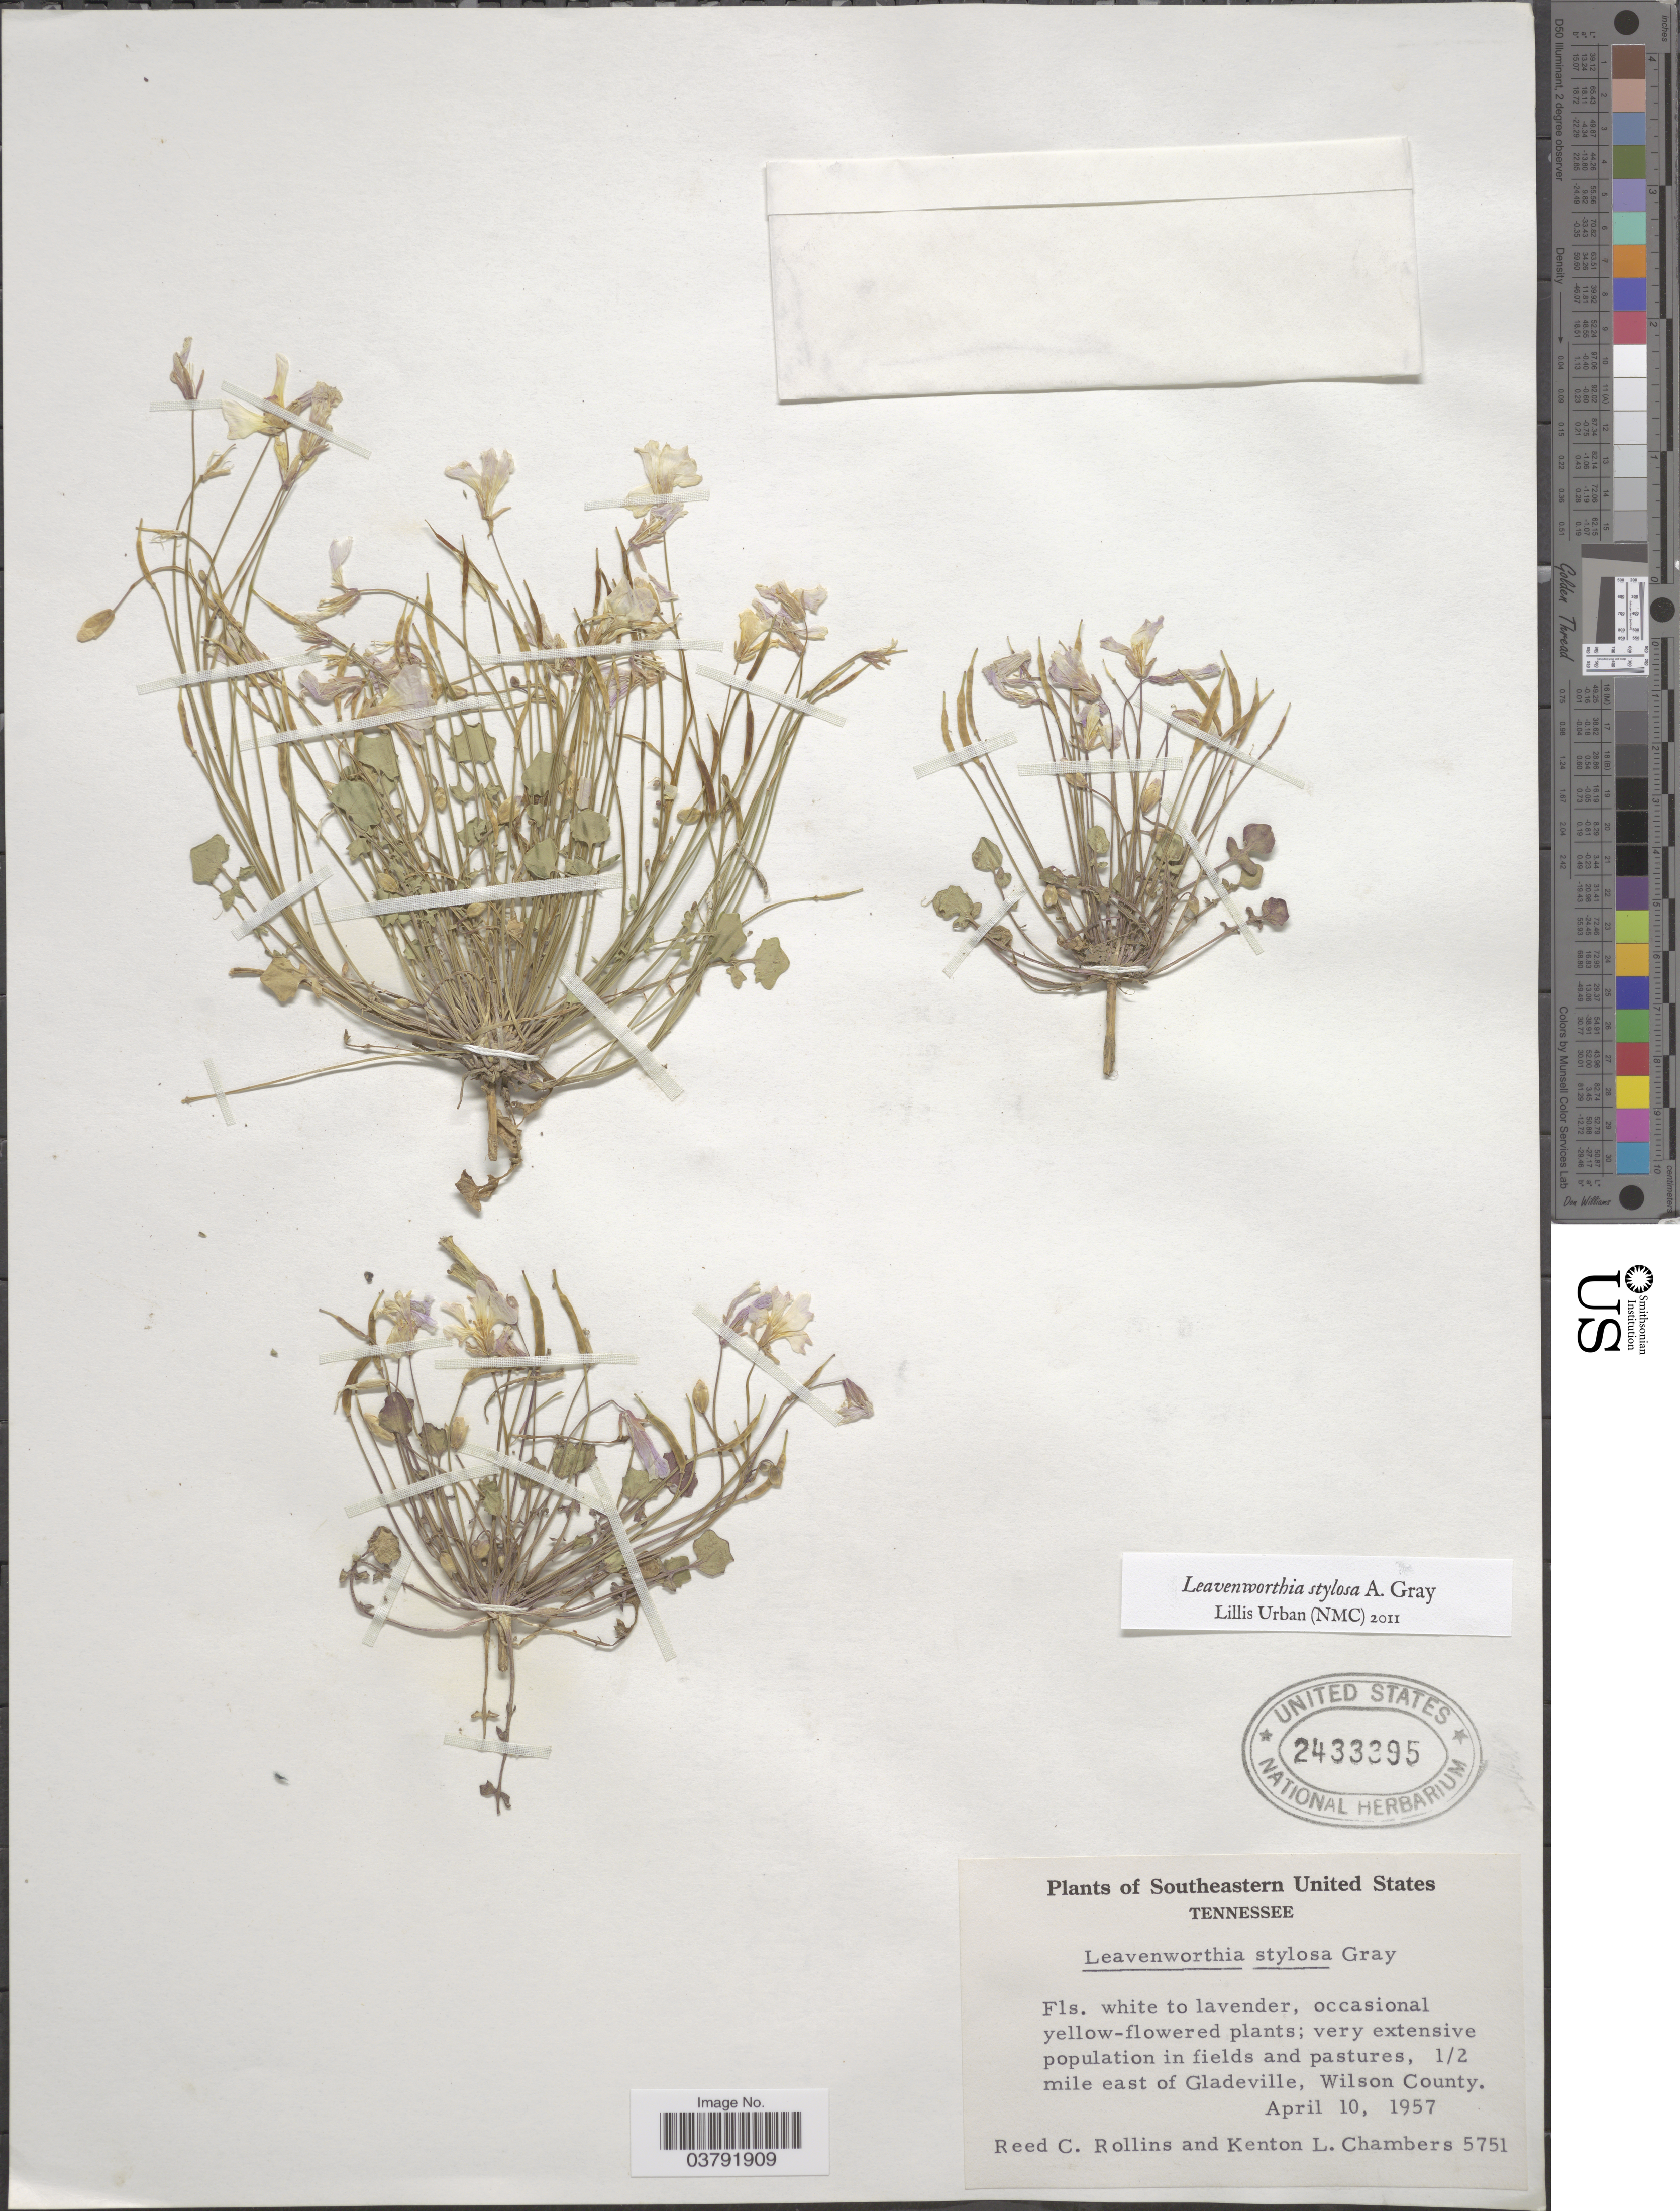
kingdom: Plantae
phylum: Tracheophyta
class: Magnoliopsida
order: Brassicales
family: Brassicaceae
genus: Leavenworthia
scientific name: Leavenworthia stylosa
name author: A. Gray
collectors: R. C. Rollins & K. L. Chambers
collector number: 5751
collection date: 1957-04-10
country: United States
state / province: Tennessee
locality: Southeastern United States. ½ mile east of Gladeville, Wilson County.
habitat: very extensive population in fields and pastures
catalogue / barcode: US 2433395